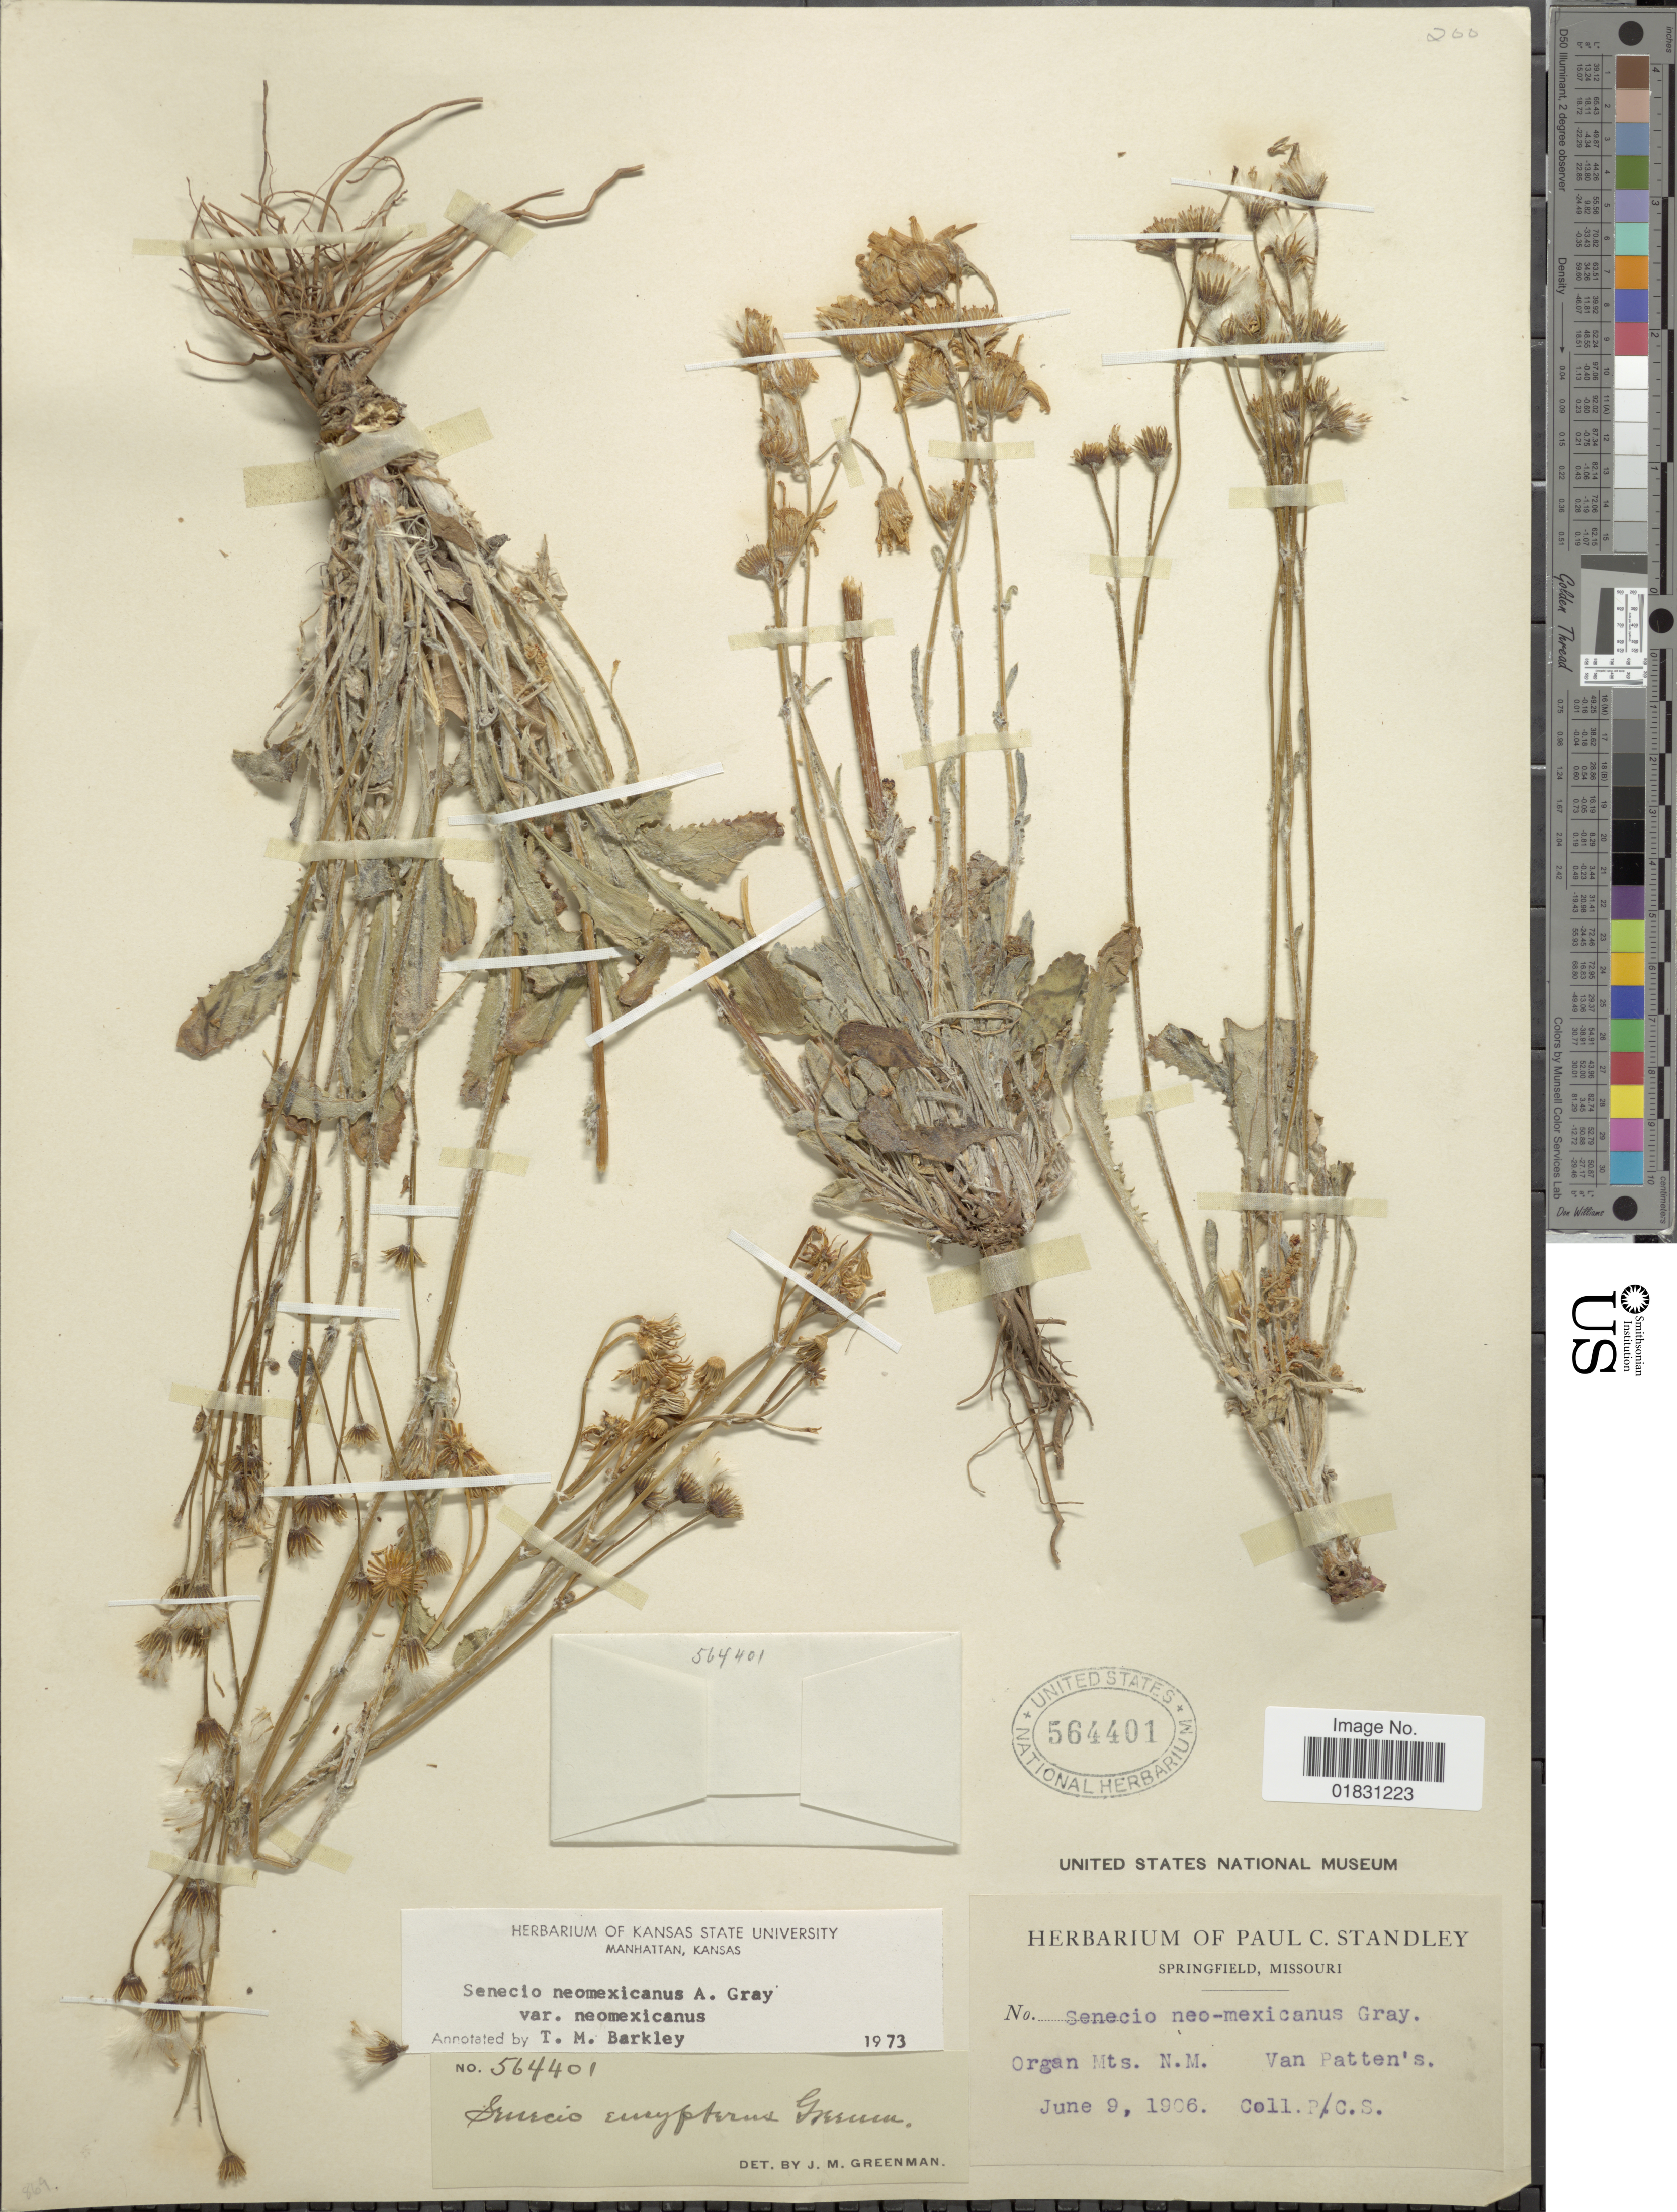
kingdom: Plantae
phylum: Tracheophyta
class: Magnoliopsida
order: Asterales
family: Asteraceae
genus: Packera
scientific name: Packera neomexicana var. neomexicana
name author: (A. Gray) W.A. Weber & Á. Löve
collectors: P. C. Standley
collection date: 1906-06-09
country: United States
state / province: New Mexico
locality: Organ Mts. Van Patten's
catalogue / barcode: US 564401